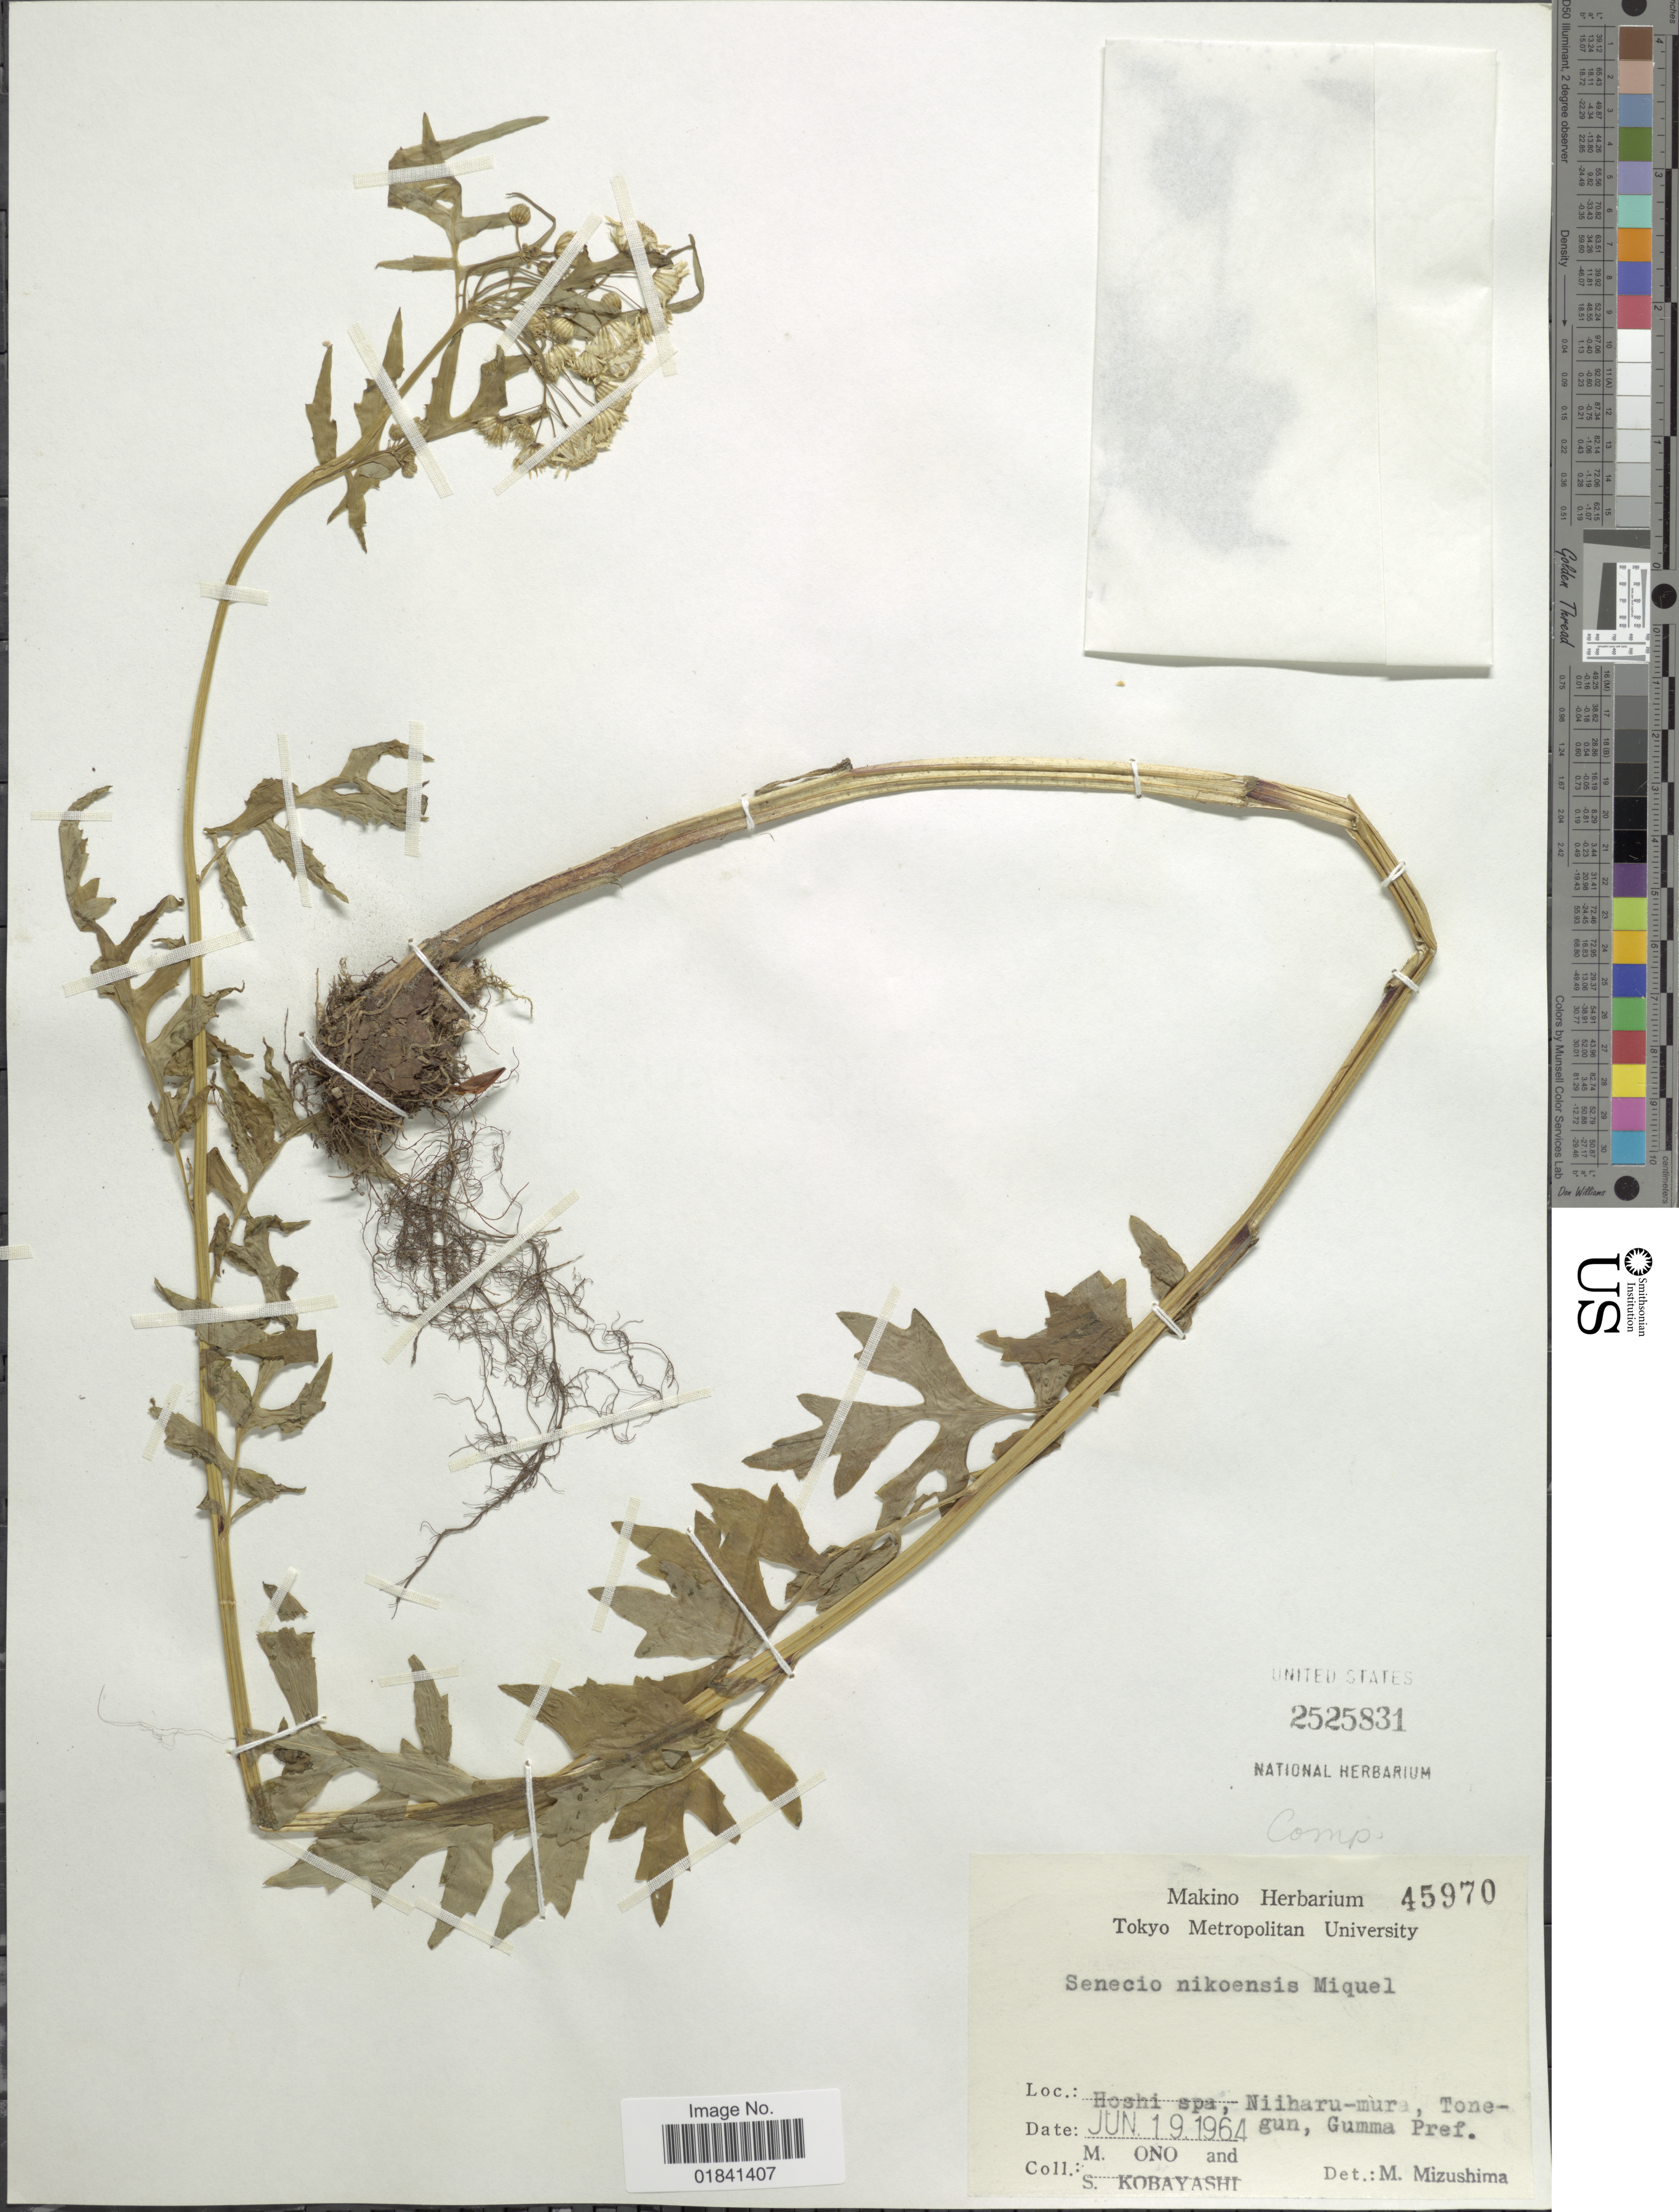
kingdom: Plantae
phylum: Tracheophyta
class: Magnoliopsida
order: Asterales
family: Asteraceae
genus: Senecio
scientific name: Senecio nikoensis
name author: Miq.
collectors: S. Kobayashi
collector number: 45970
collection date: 1964-06-19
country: Japan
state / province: Gunma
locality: Hoshi spa, Niiharu-mura, Tone gun, Gumma Pref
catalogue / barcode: US 2525831